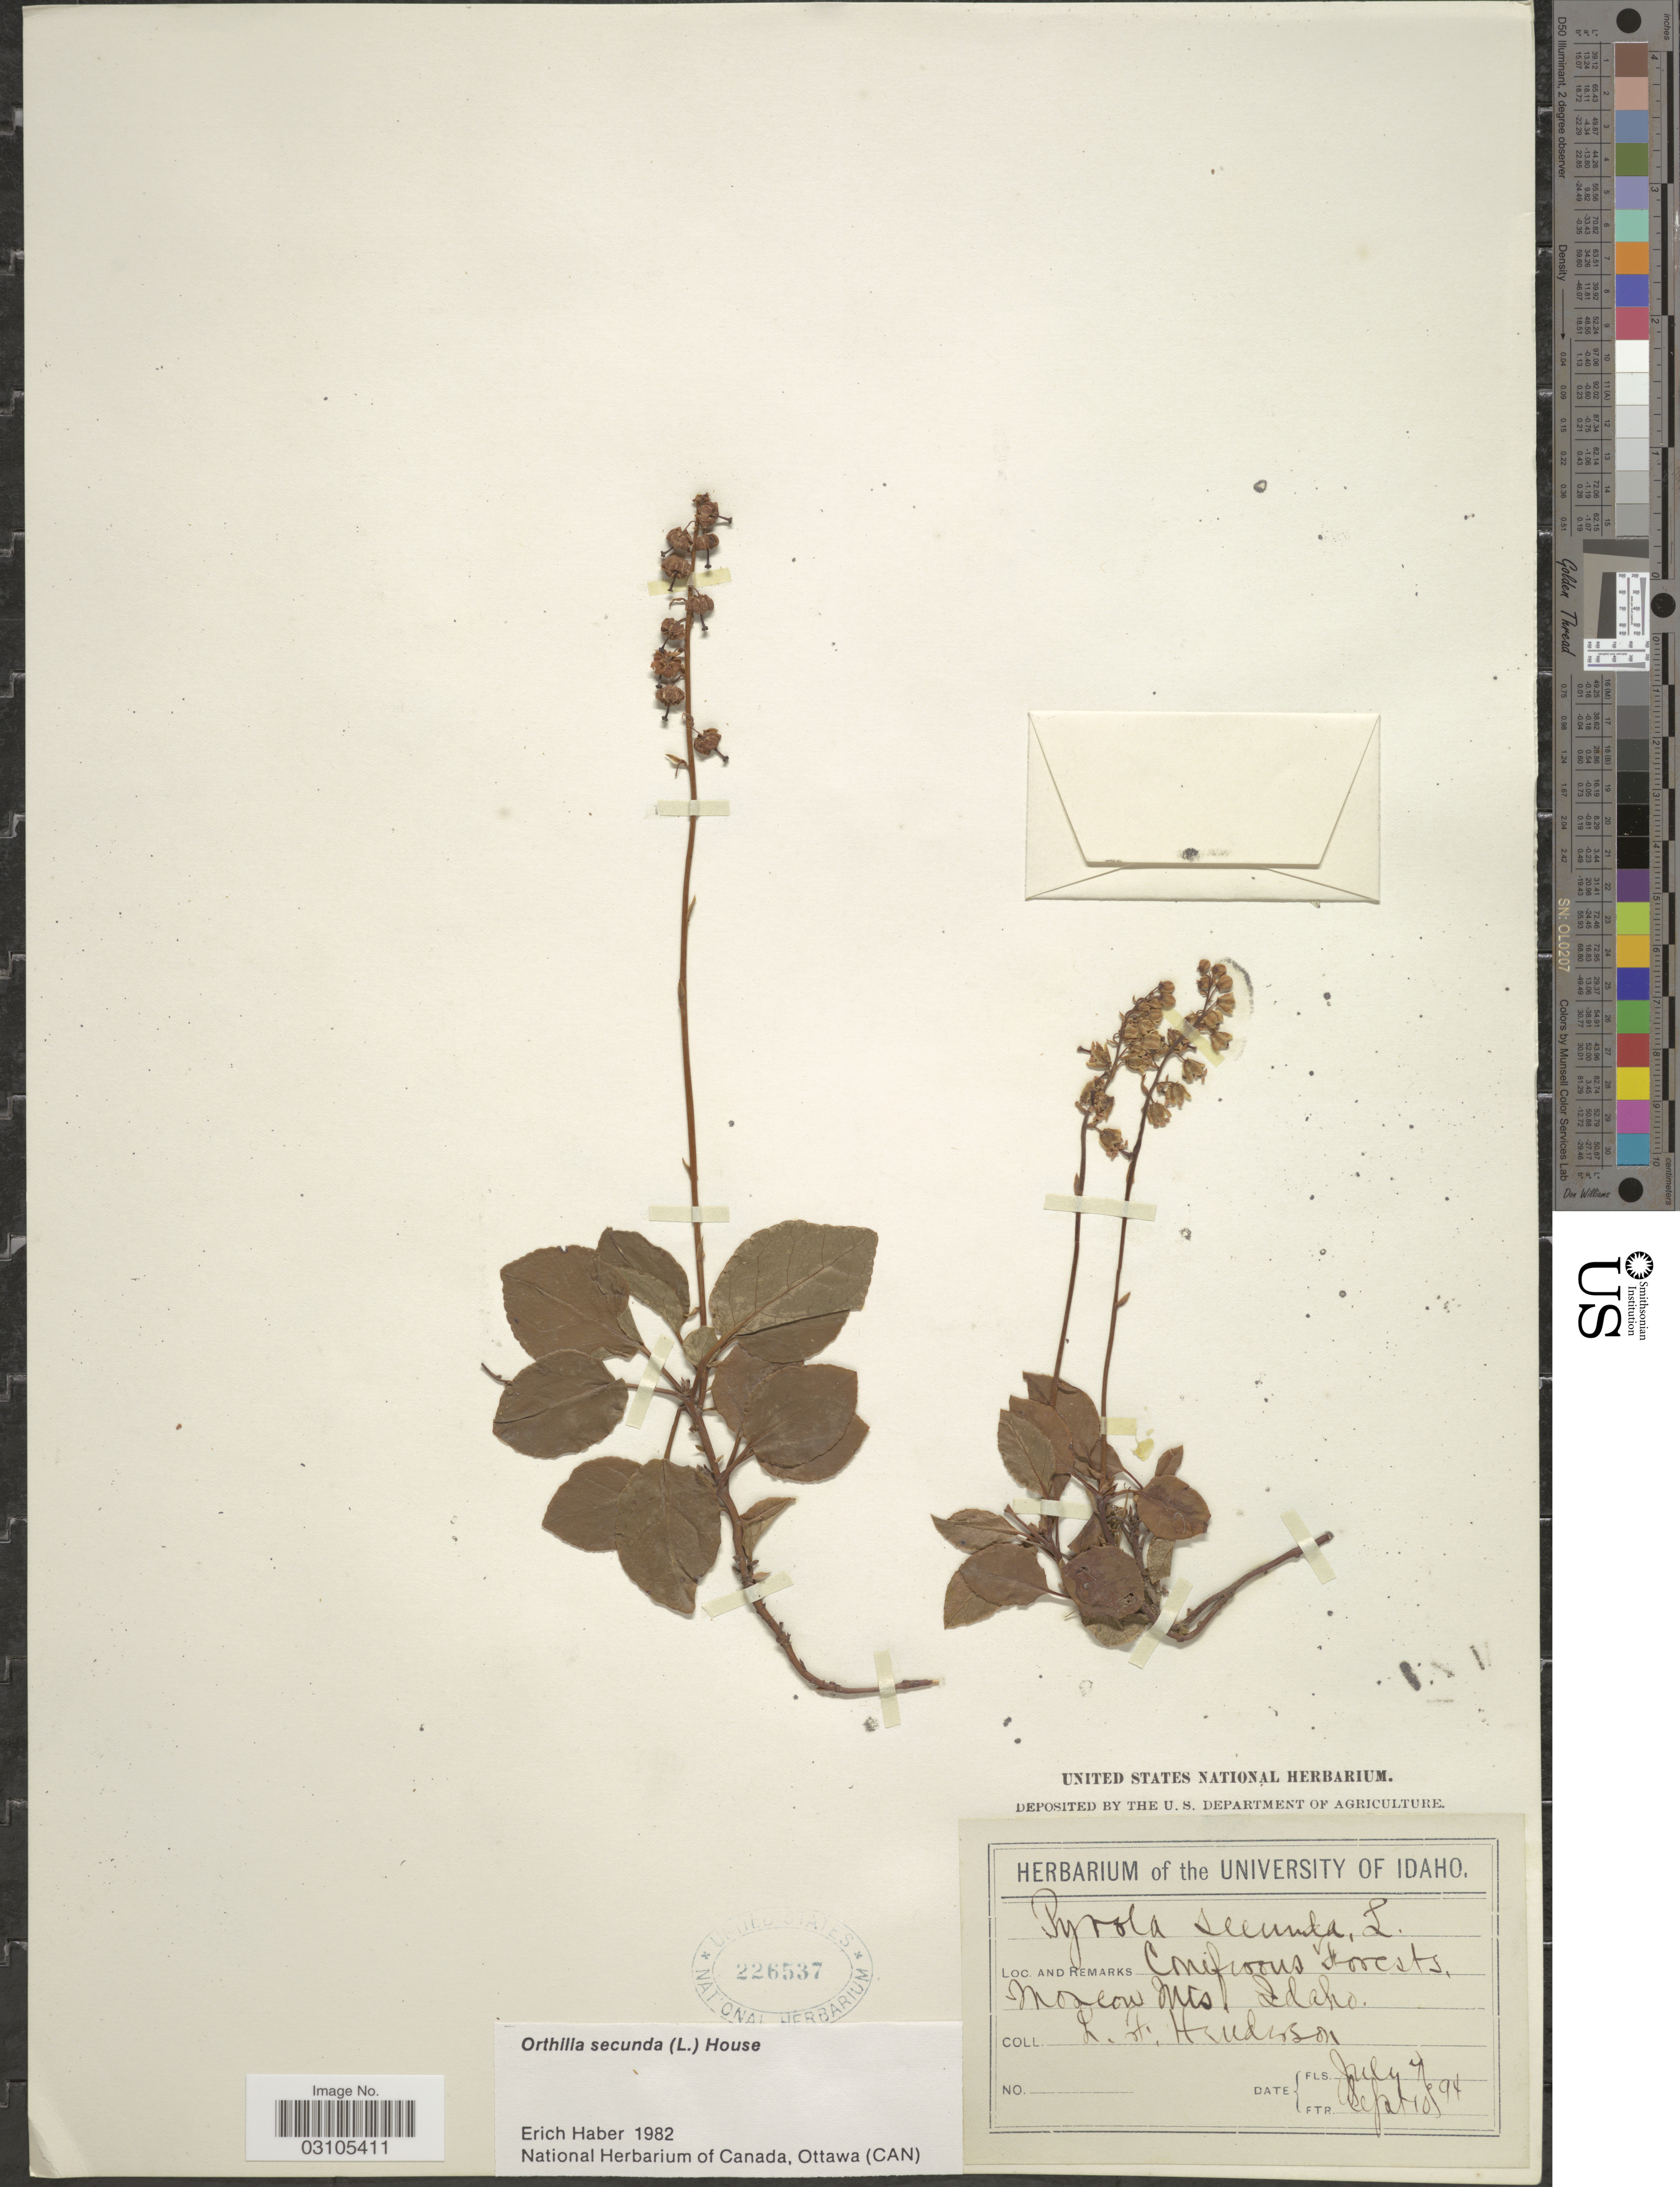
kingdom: Plantae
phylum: Tracheophyta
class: Magnoliopsida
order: Ericales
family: Ericaceae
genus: Orthilia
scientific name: Orthilia secunda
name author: (L.) House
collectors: L. Henderson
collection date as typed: Transcribed d/m/y: 7/7/94 to 10/9/94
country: United States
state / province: Idaho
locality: Moscow Mts.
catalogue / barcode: US 226537